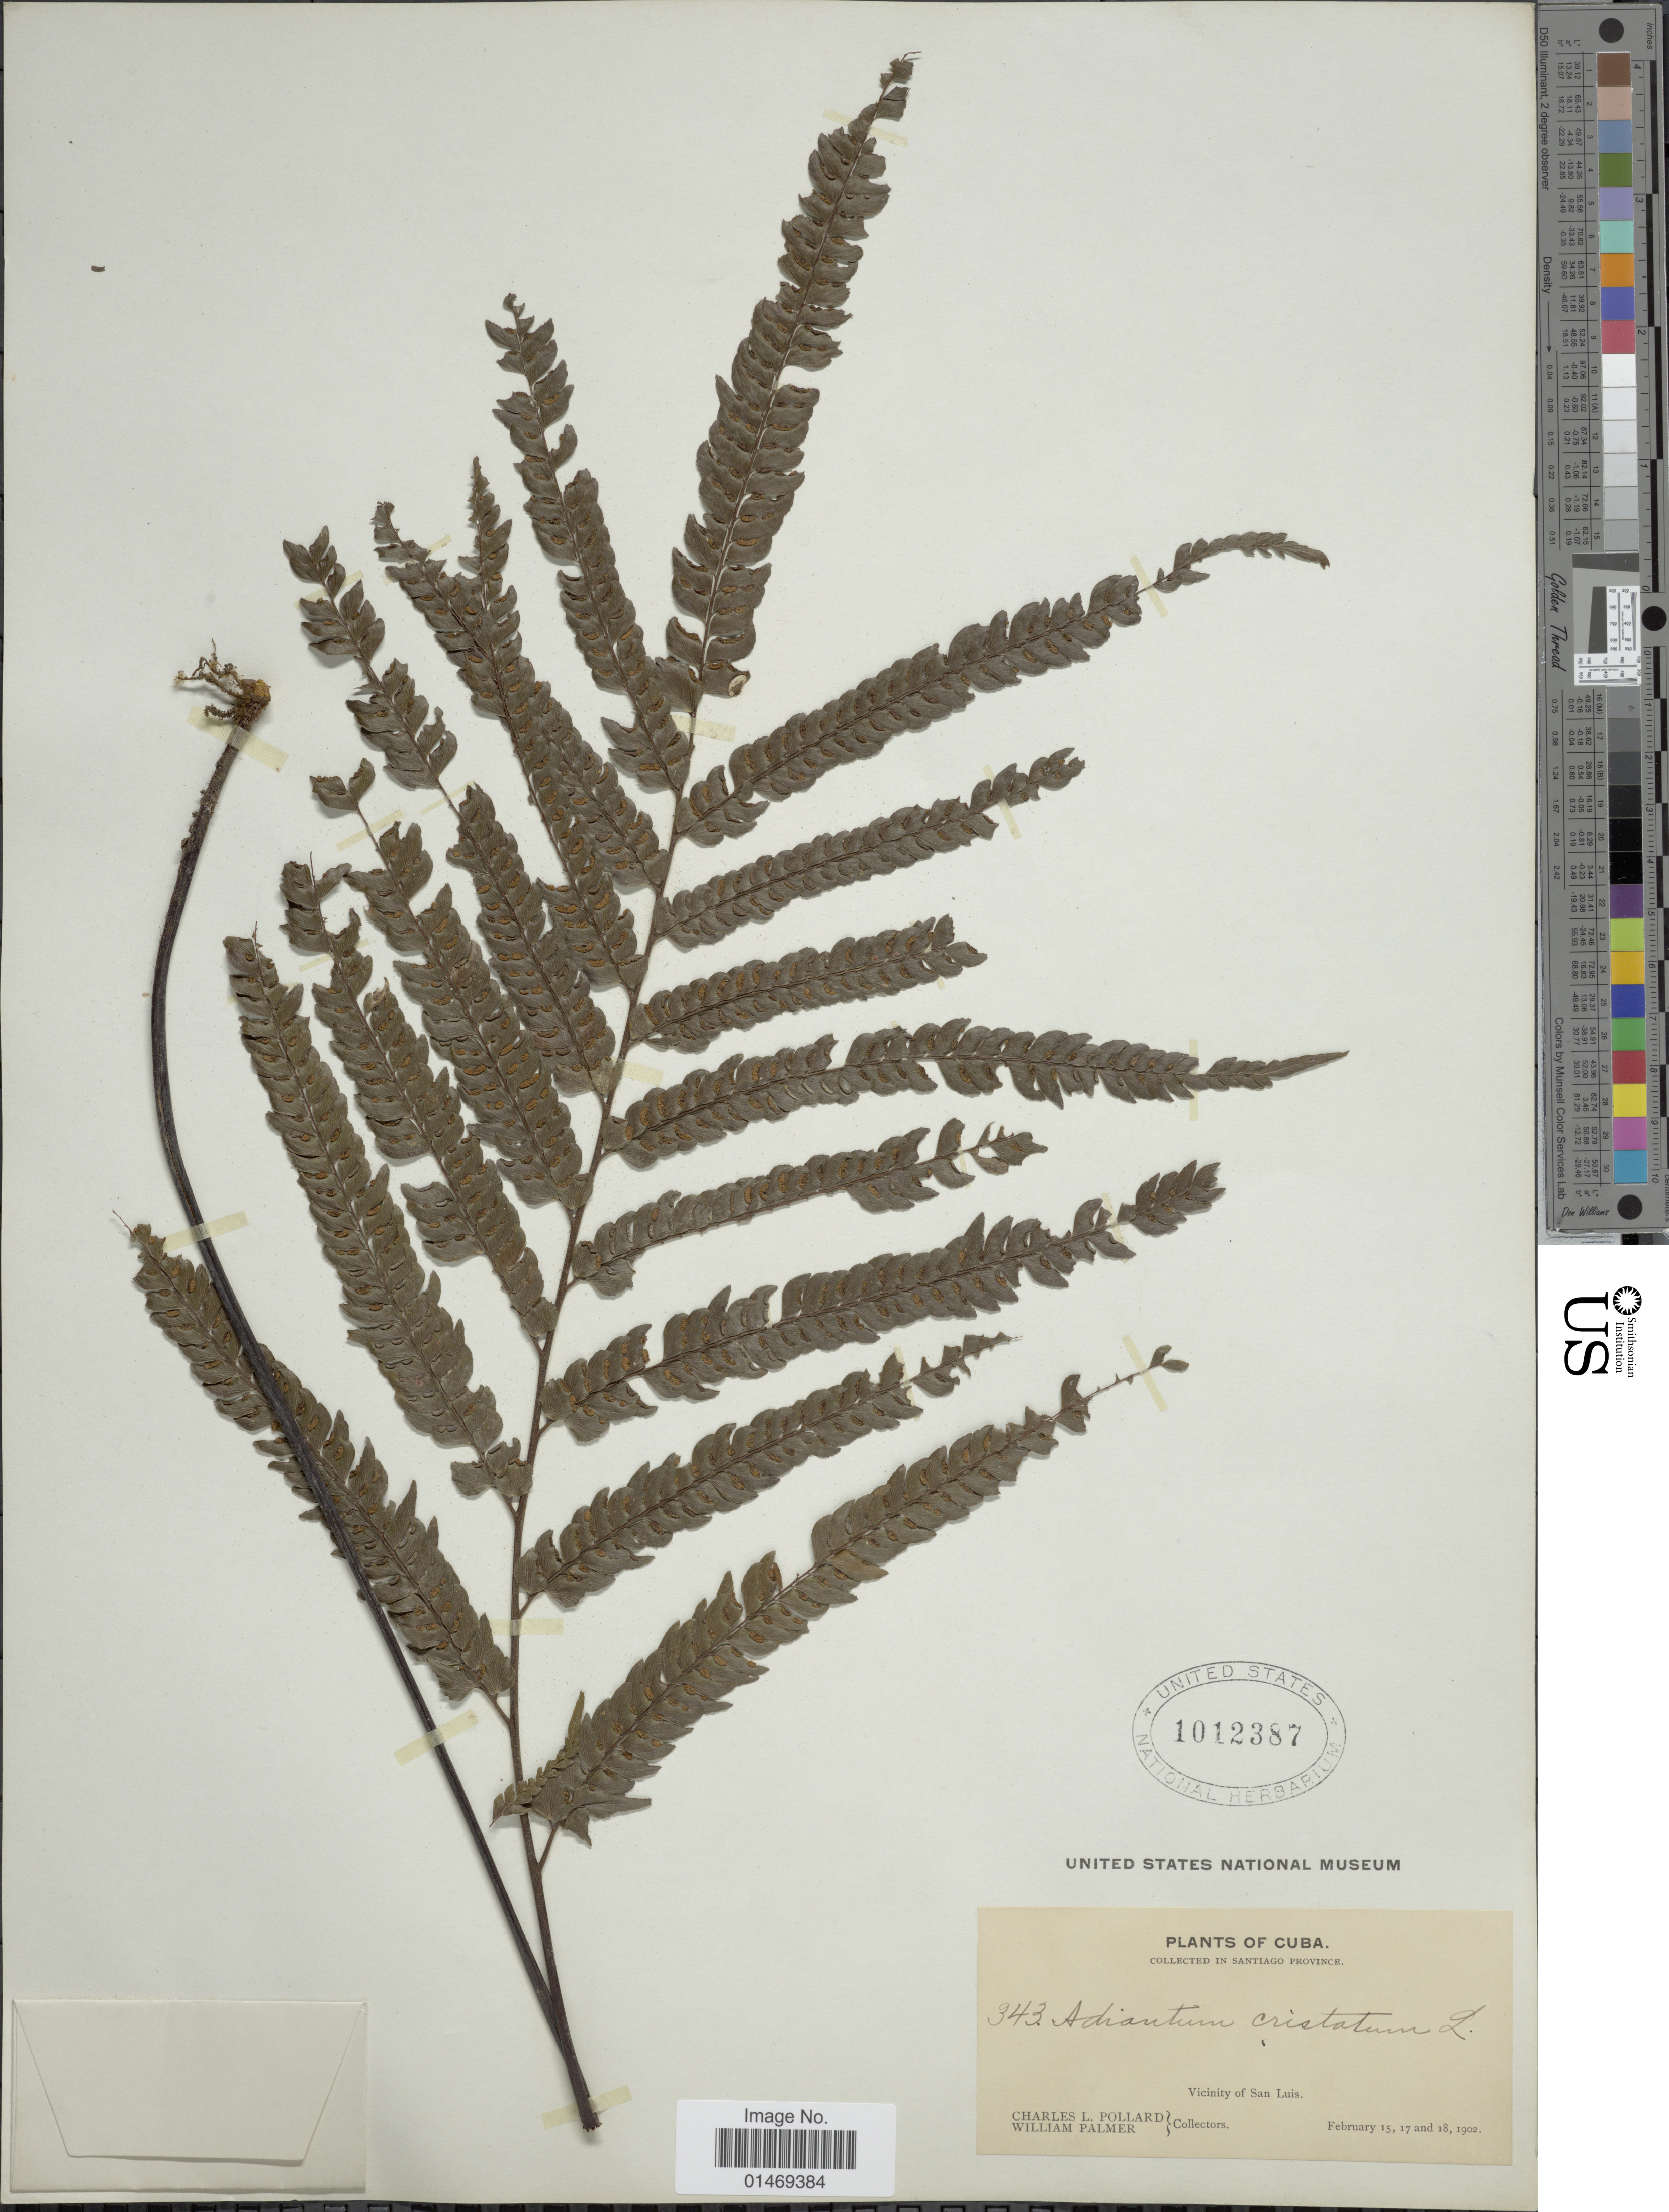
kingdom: Plantae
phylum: Tracheophyta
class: Polypodiopsida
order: Polypodiales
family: Pteridaceae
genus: Adiantum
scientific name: Adiantum pyramidale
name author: (L.) Willd.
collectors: C. L. Pollard & W. Palmer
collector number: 343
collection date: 1902-02-15/1902-02-18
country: Cuba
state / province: Santiago de Cuba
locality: Vicinity Of San Luis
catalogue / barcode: US 1012387